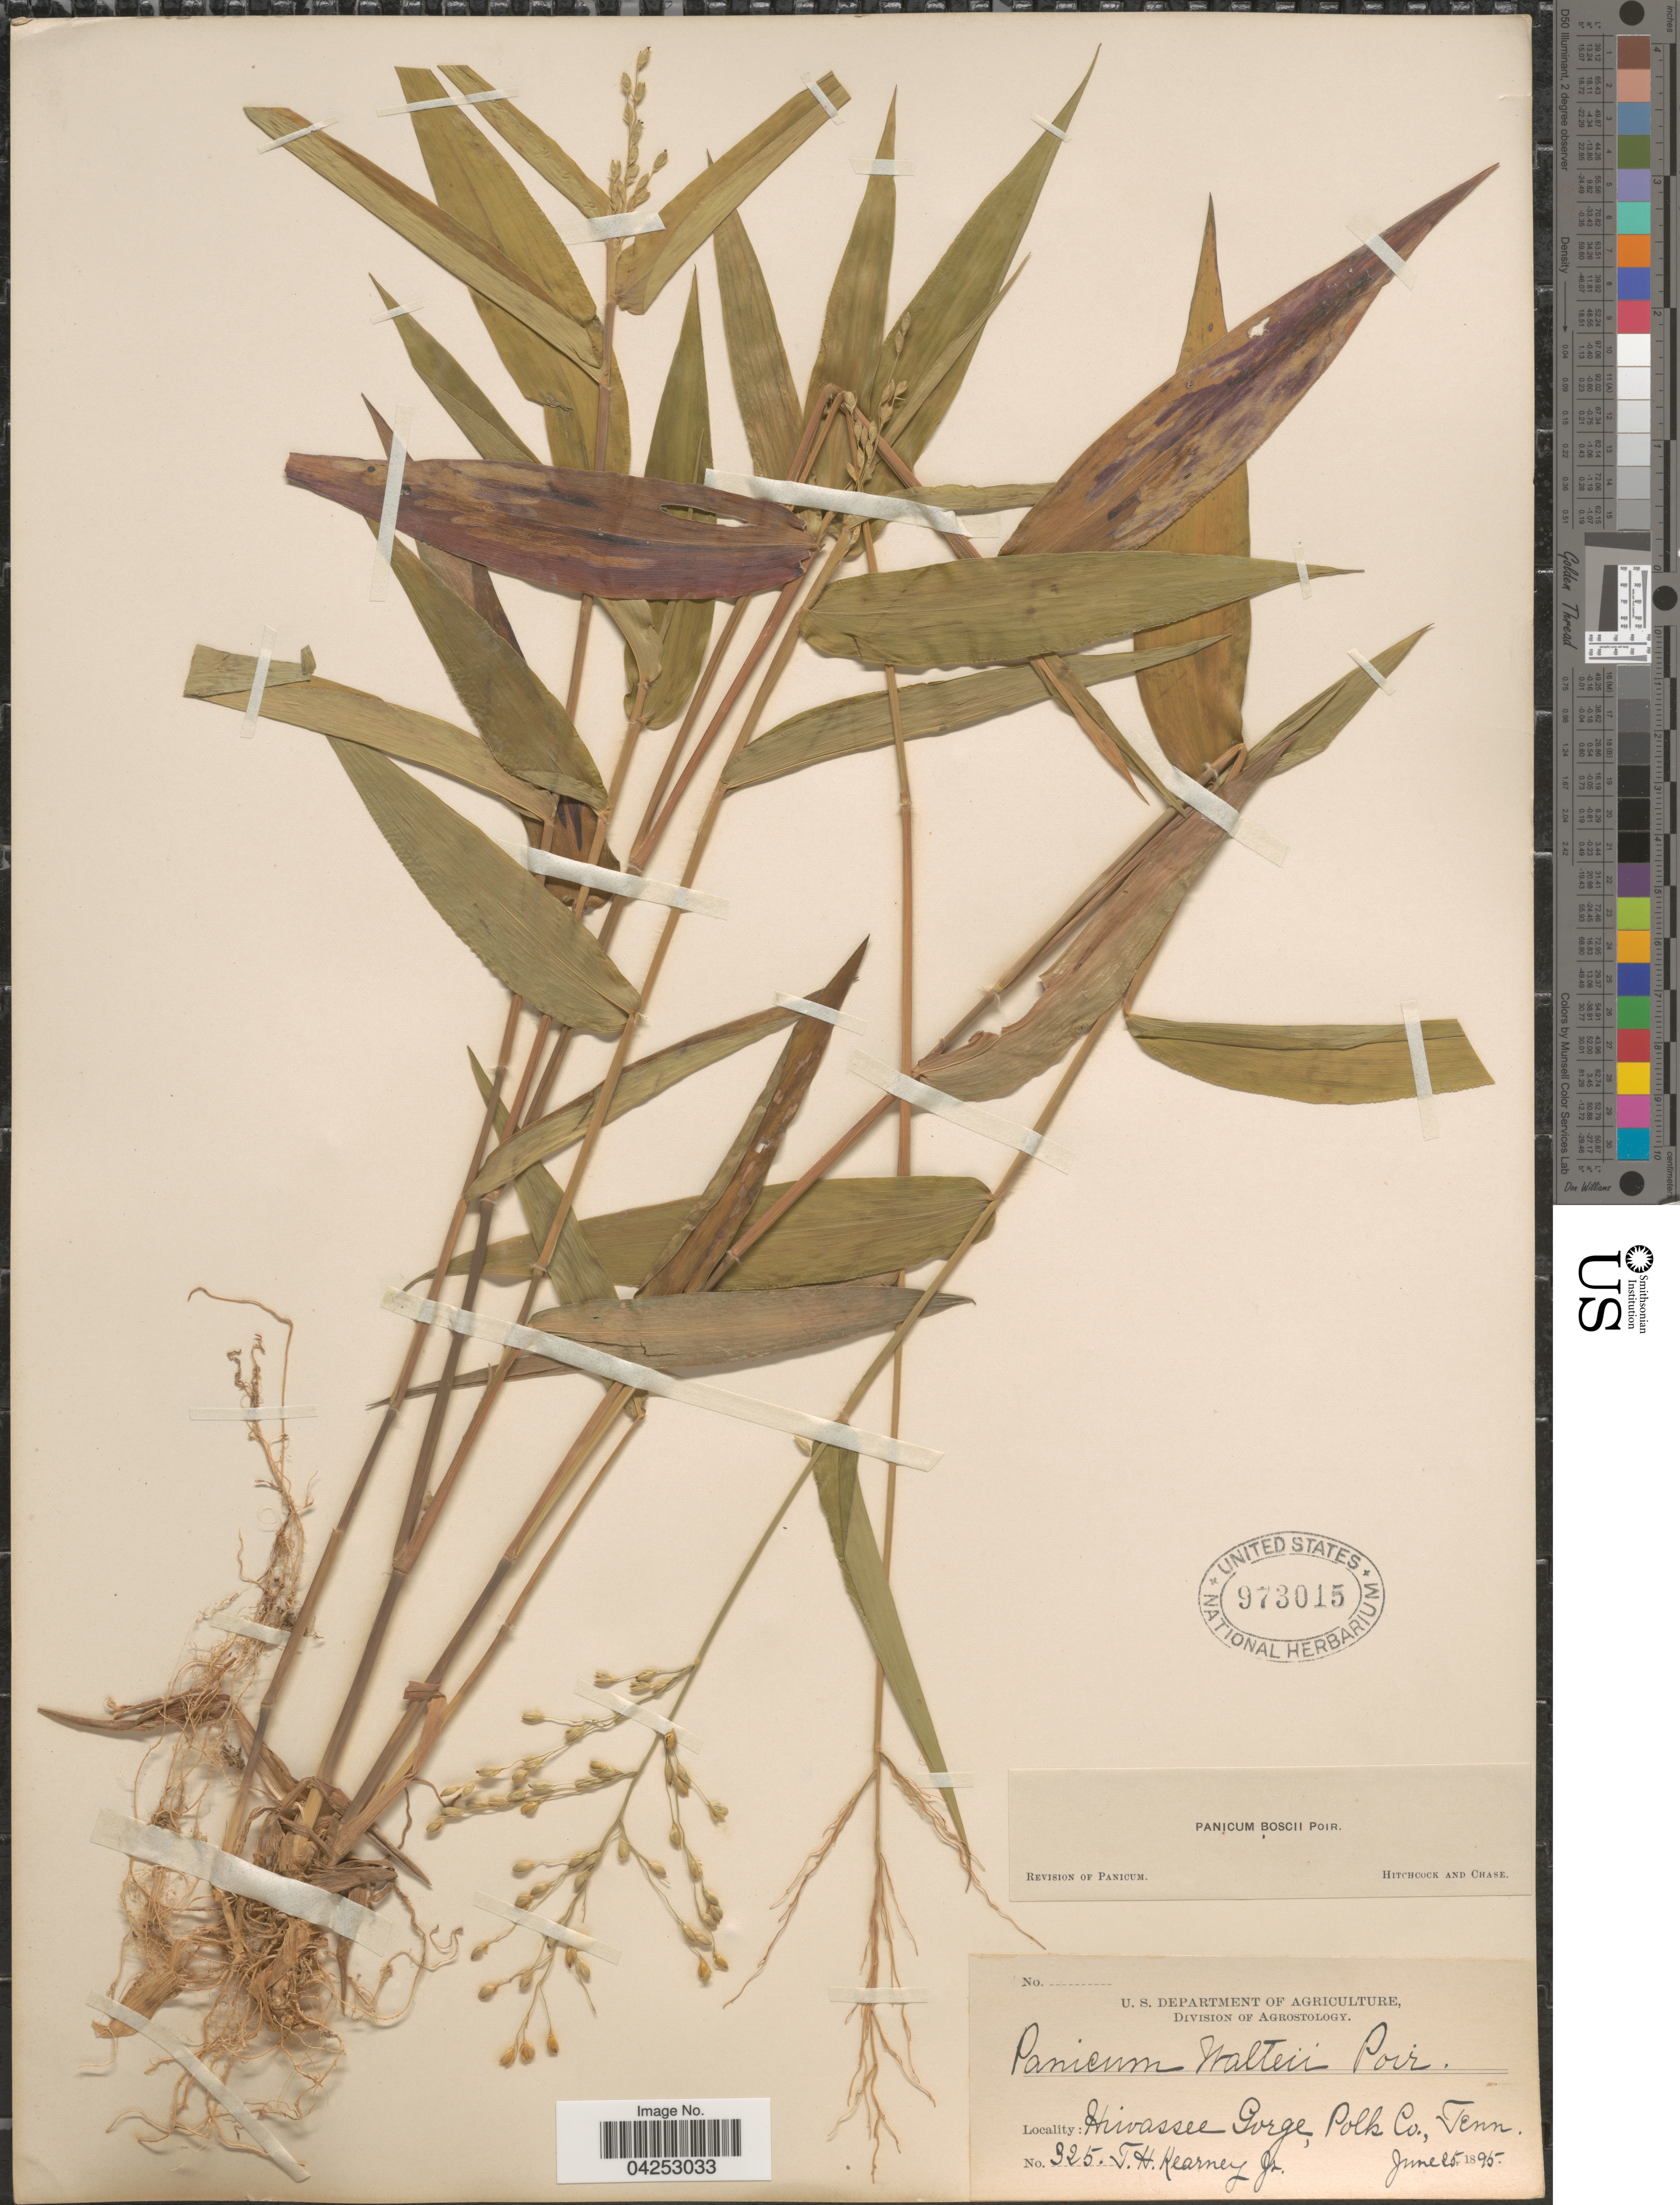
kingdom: Plantae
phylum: Tracheophyta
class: Liliopsida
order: Poales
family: Poaceae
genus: Dichanthelium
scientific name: Dichanthelium boscii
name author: (Poir.) Gould & C.A. Clark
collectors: T. H. Kearney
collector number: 325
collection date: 1895-06-25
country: United States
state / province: Tennessee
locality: Hiwassee Gorge, Polk Co.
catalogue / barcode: US 973015